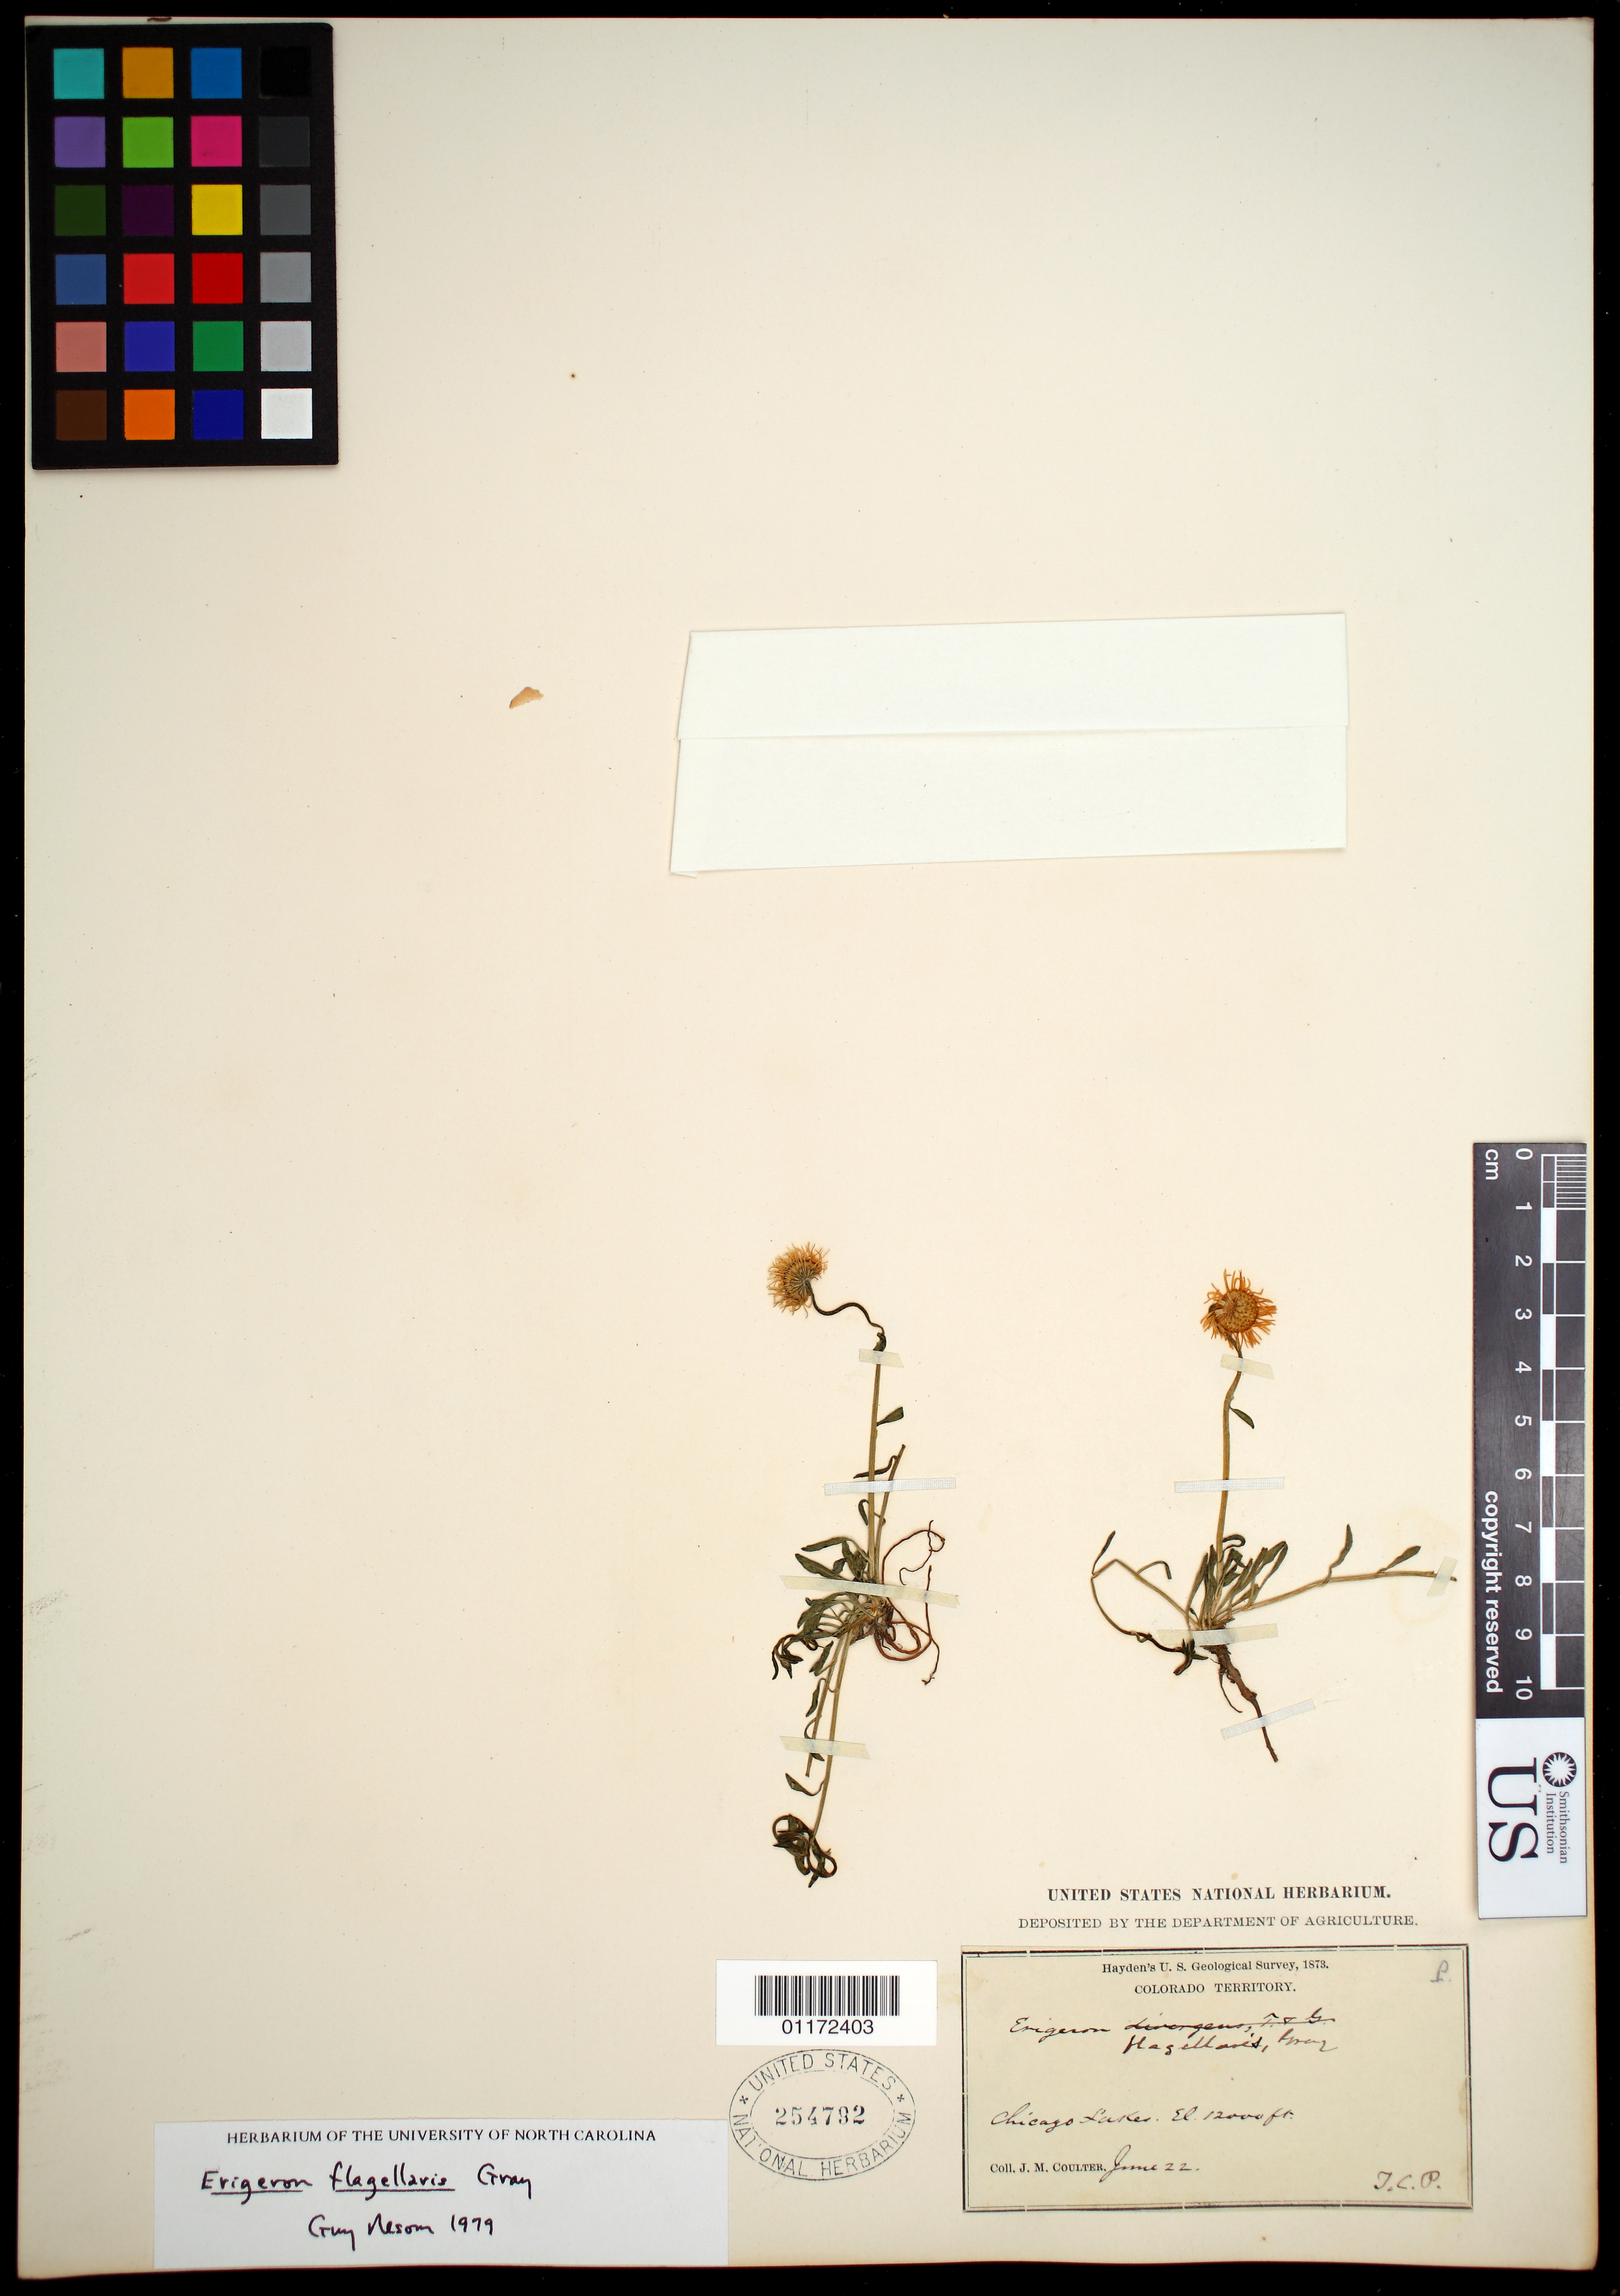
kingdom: Plantae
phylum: Tracheophyta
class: Magnoliopsida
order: Asterales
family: Asteraceae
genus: Erigeron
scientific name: Erigeron flagellaris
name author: A. Gray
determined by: Nesom, Guy L.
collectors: J. Wolf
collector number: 518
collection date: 1873-06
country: United States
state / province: Colorado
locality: Apex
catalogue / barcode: US 78713